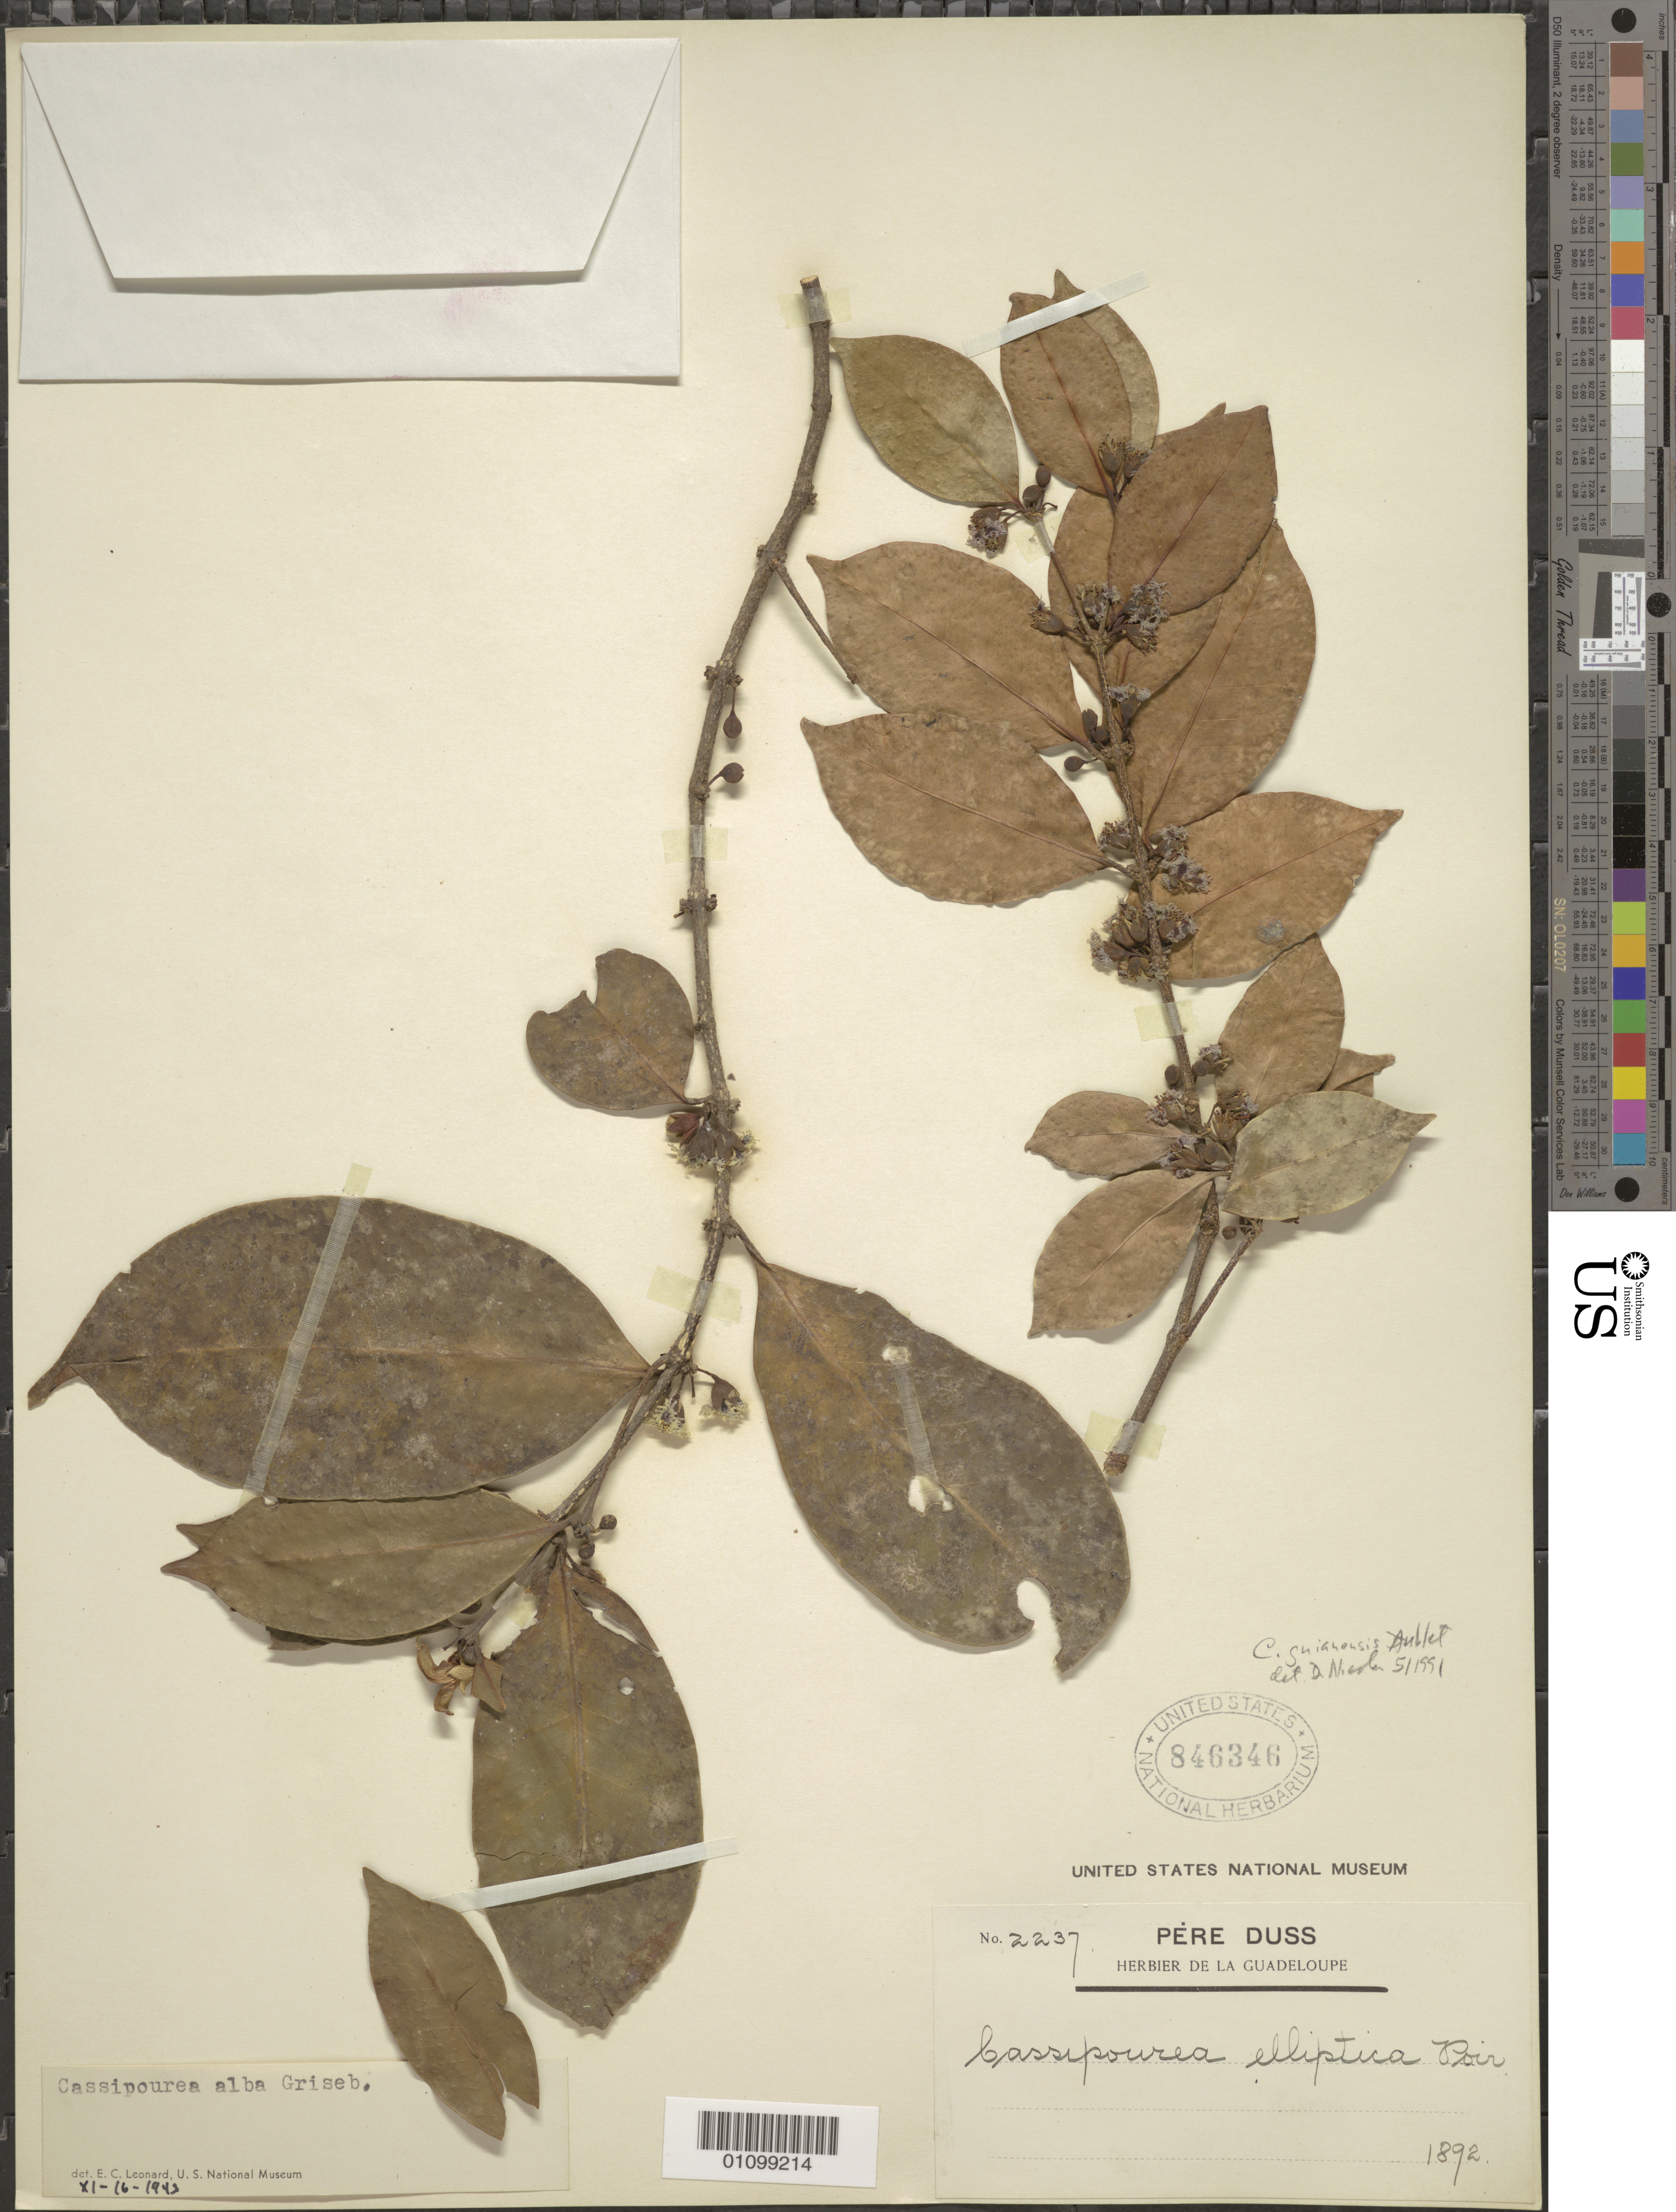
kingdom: Plantae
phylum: Tracheophyta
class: Magnoliopsida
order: Malpighiales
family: Rhizophoraceae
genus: Cassipourea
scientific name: Cassipourea elliptica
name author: (Sw.) Poir.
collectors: Père Duss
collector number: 2237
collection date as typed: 1892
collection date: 1892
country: Guadeloupe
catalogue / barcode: US 846346